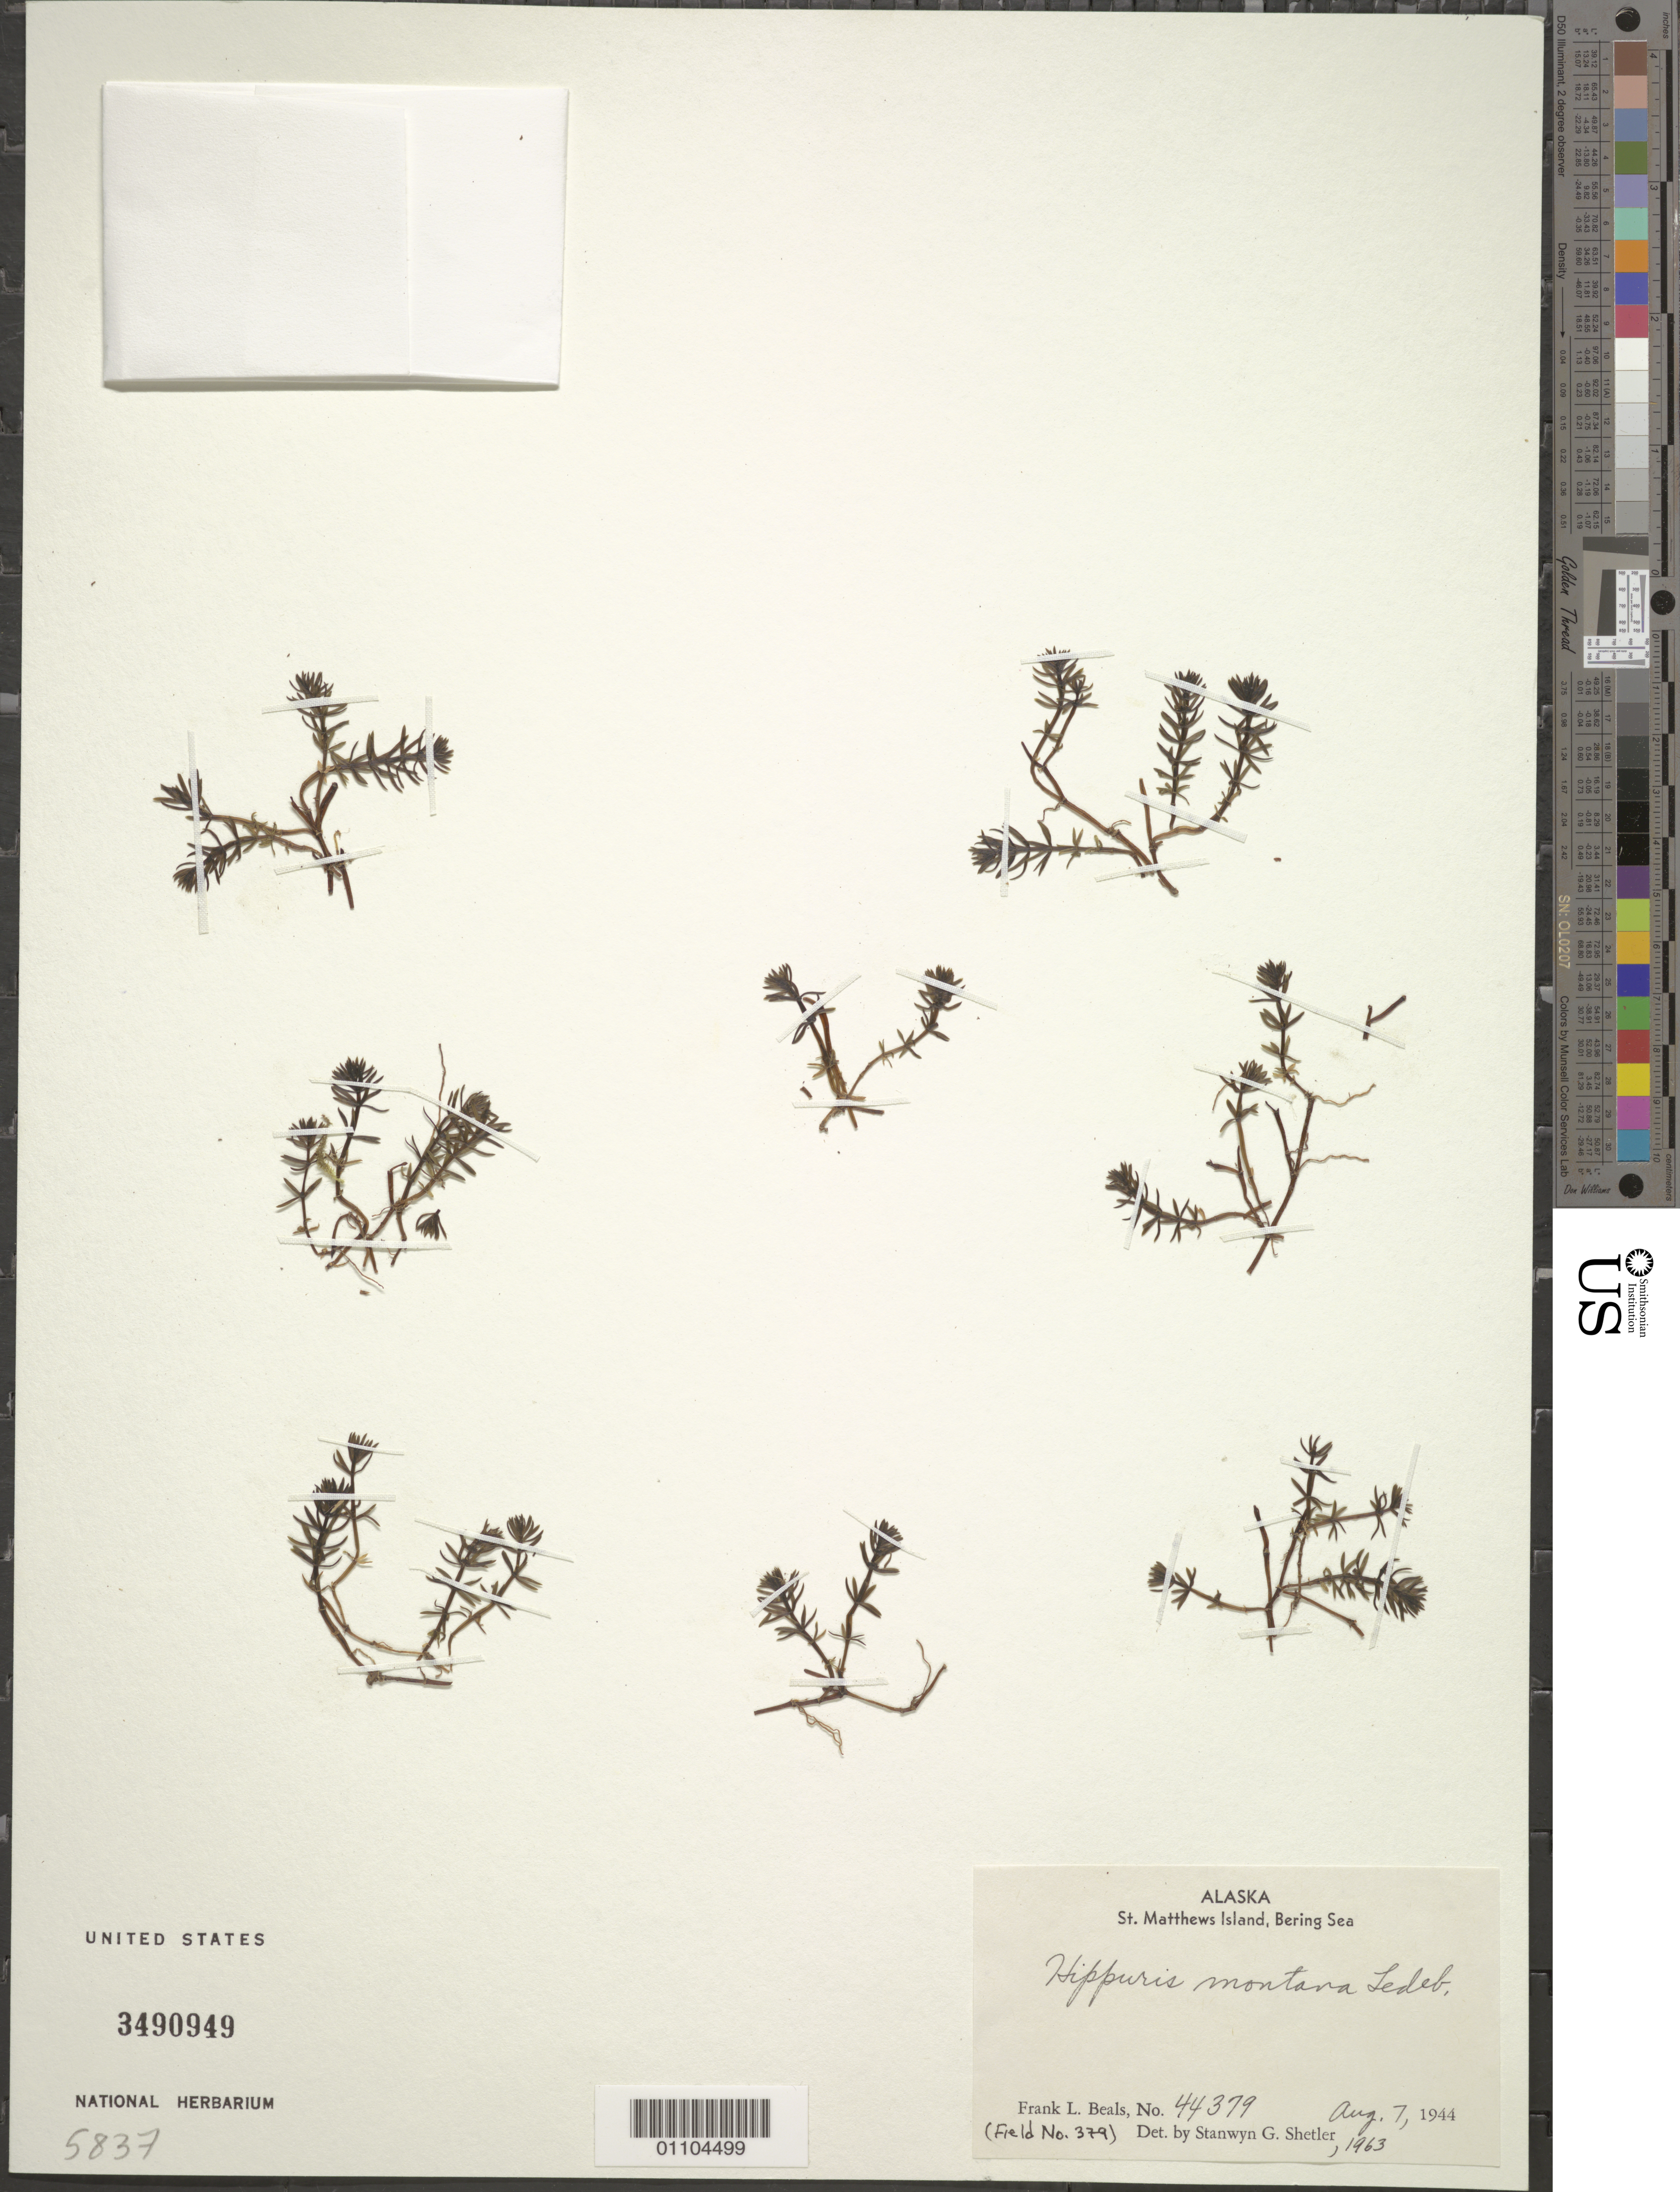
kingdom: Plantae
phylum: Tracheophyta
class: Magnoliopsida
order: Lamiales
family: Plantaginaceae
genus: Hippuris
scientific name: Hippuris montana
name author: Ledeb. ex Rchb.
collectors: F. Beals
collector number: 44379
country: United States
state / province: Alaska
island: St. Matthew I.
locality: Bering Sea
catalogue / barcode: US 3490949